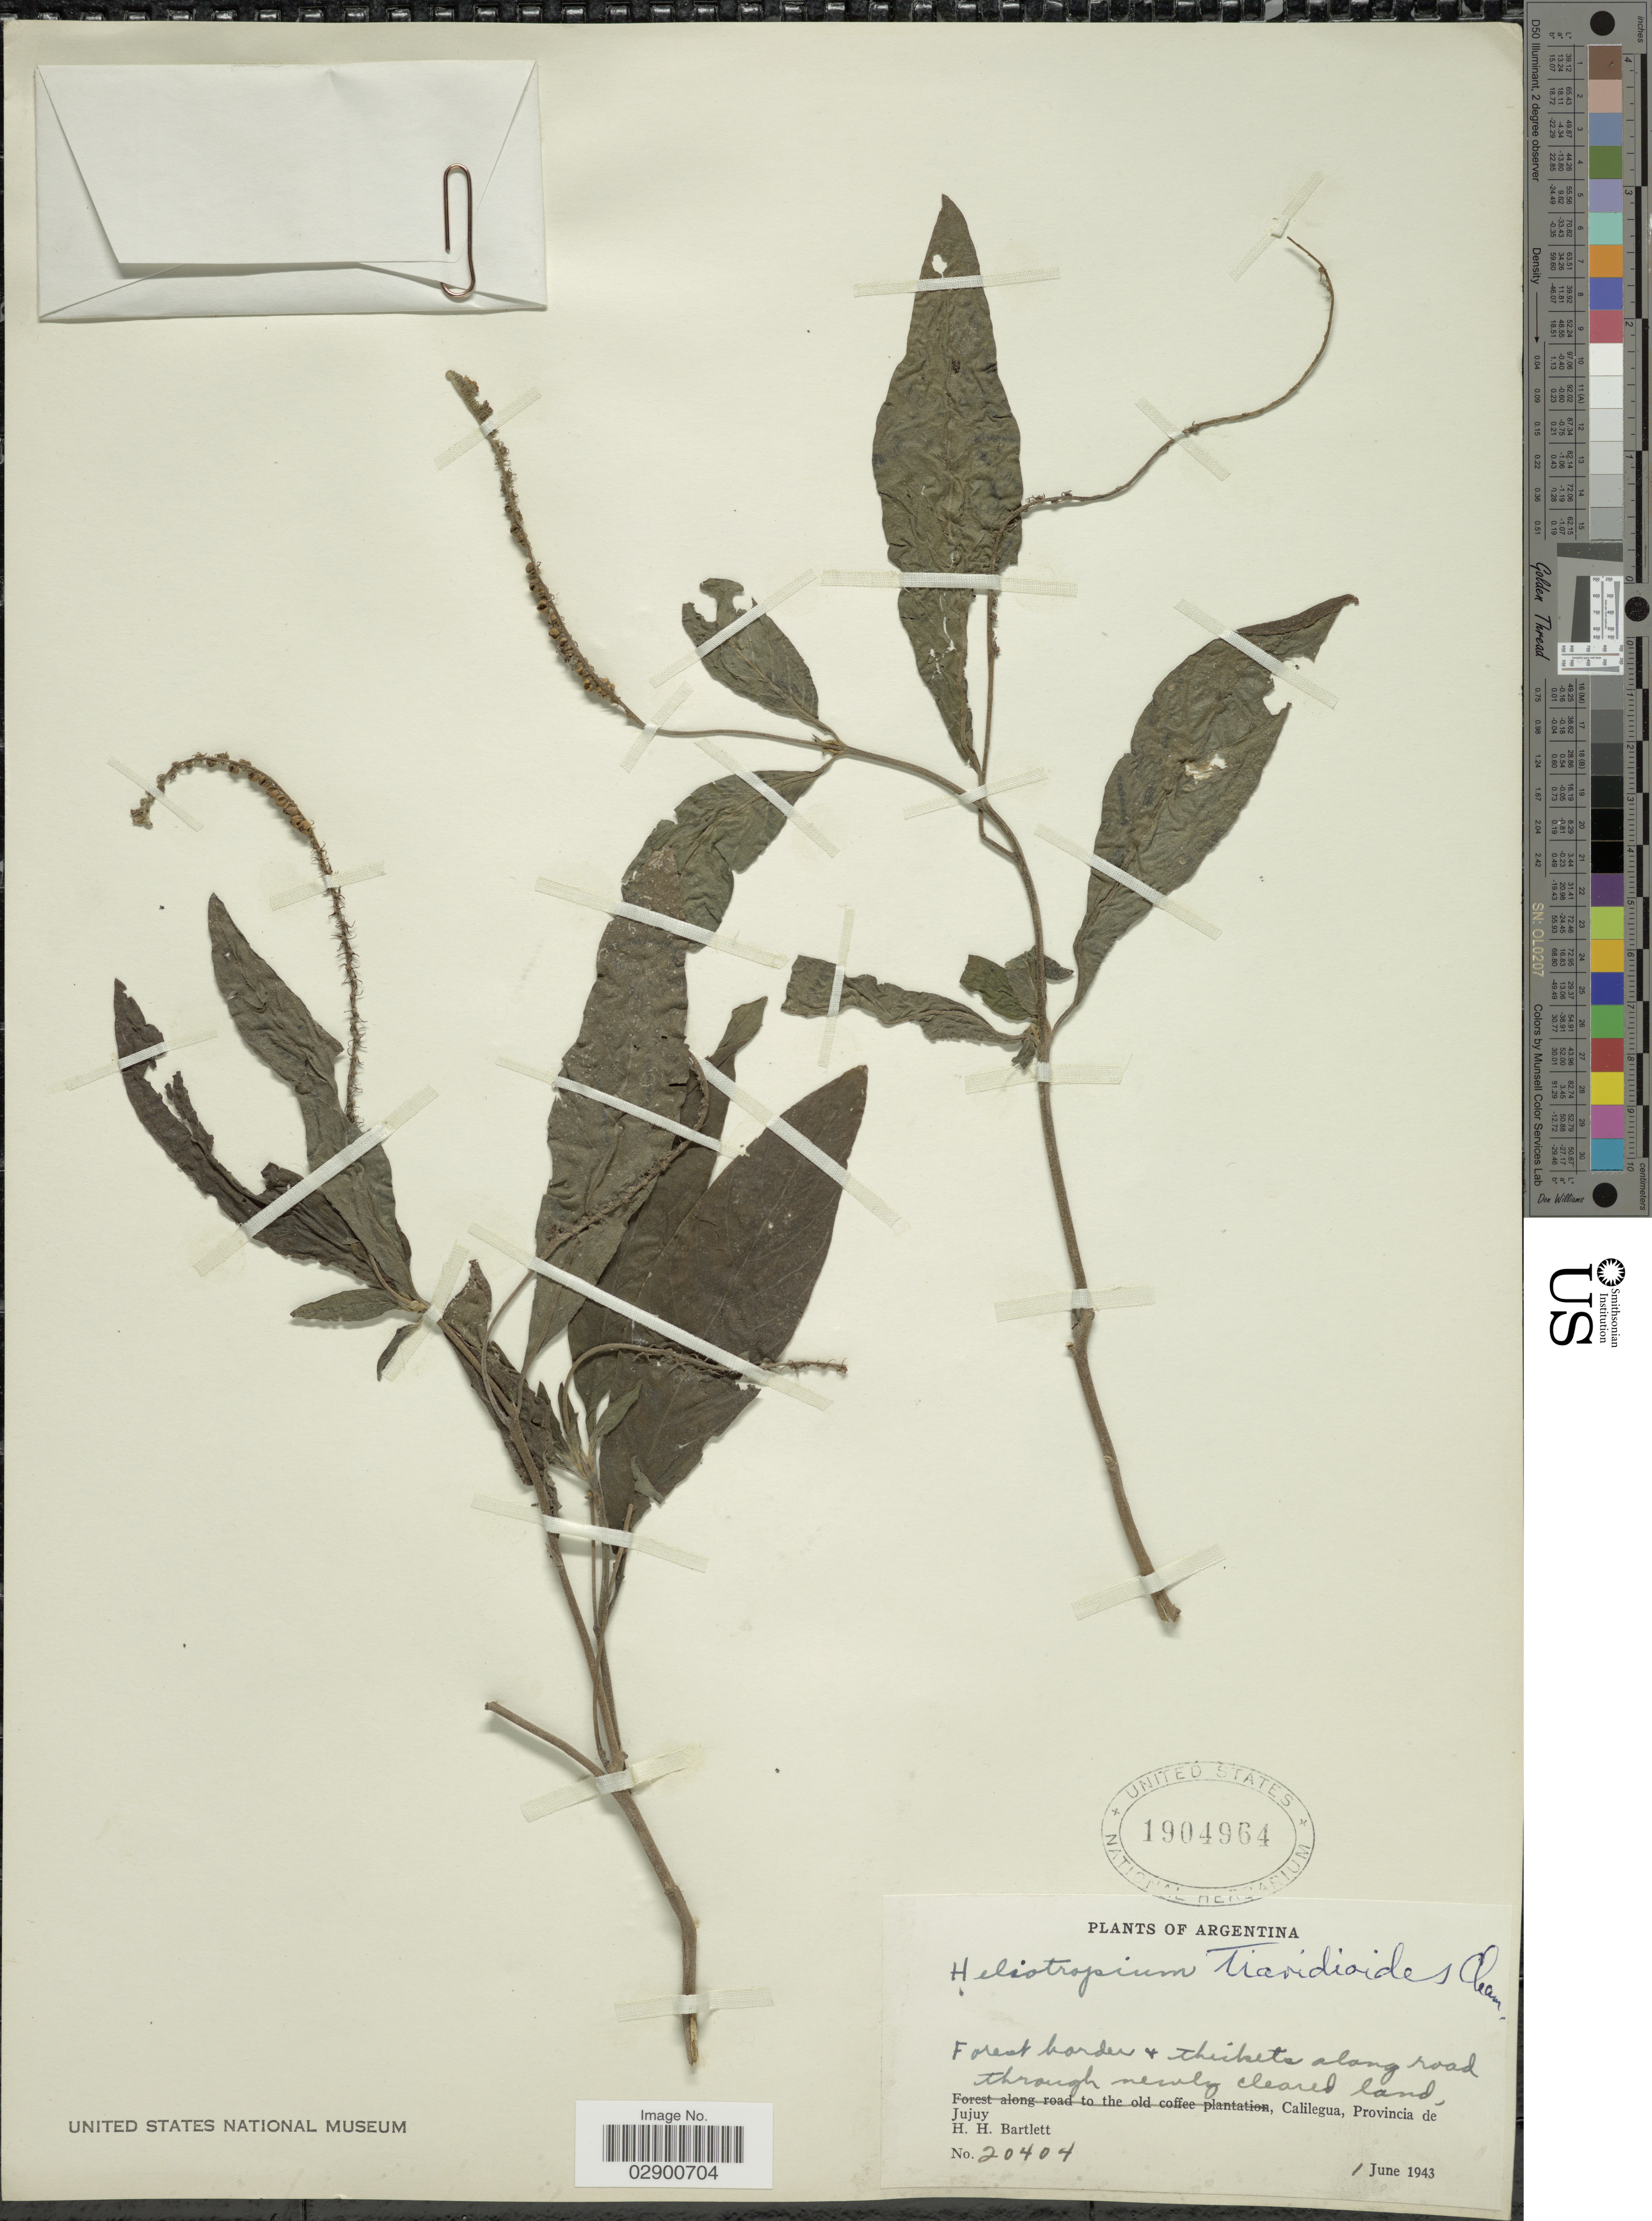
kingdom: Plantae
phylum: Tracheophyta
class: Magnoliopsida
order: Boraginales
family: Heliotropiaceae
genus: Heliotropium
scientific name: Heliotropium transalpinum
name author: Vell.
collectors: H. H. Bartlett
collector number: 20404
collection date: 1943-06-01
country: Argentina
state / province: Jujuy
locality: Calilegua.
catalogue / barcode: US 1904964